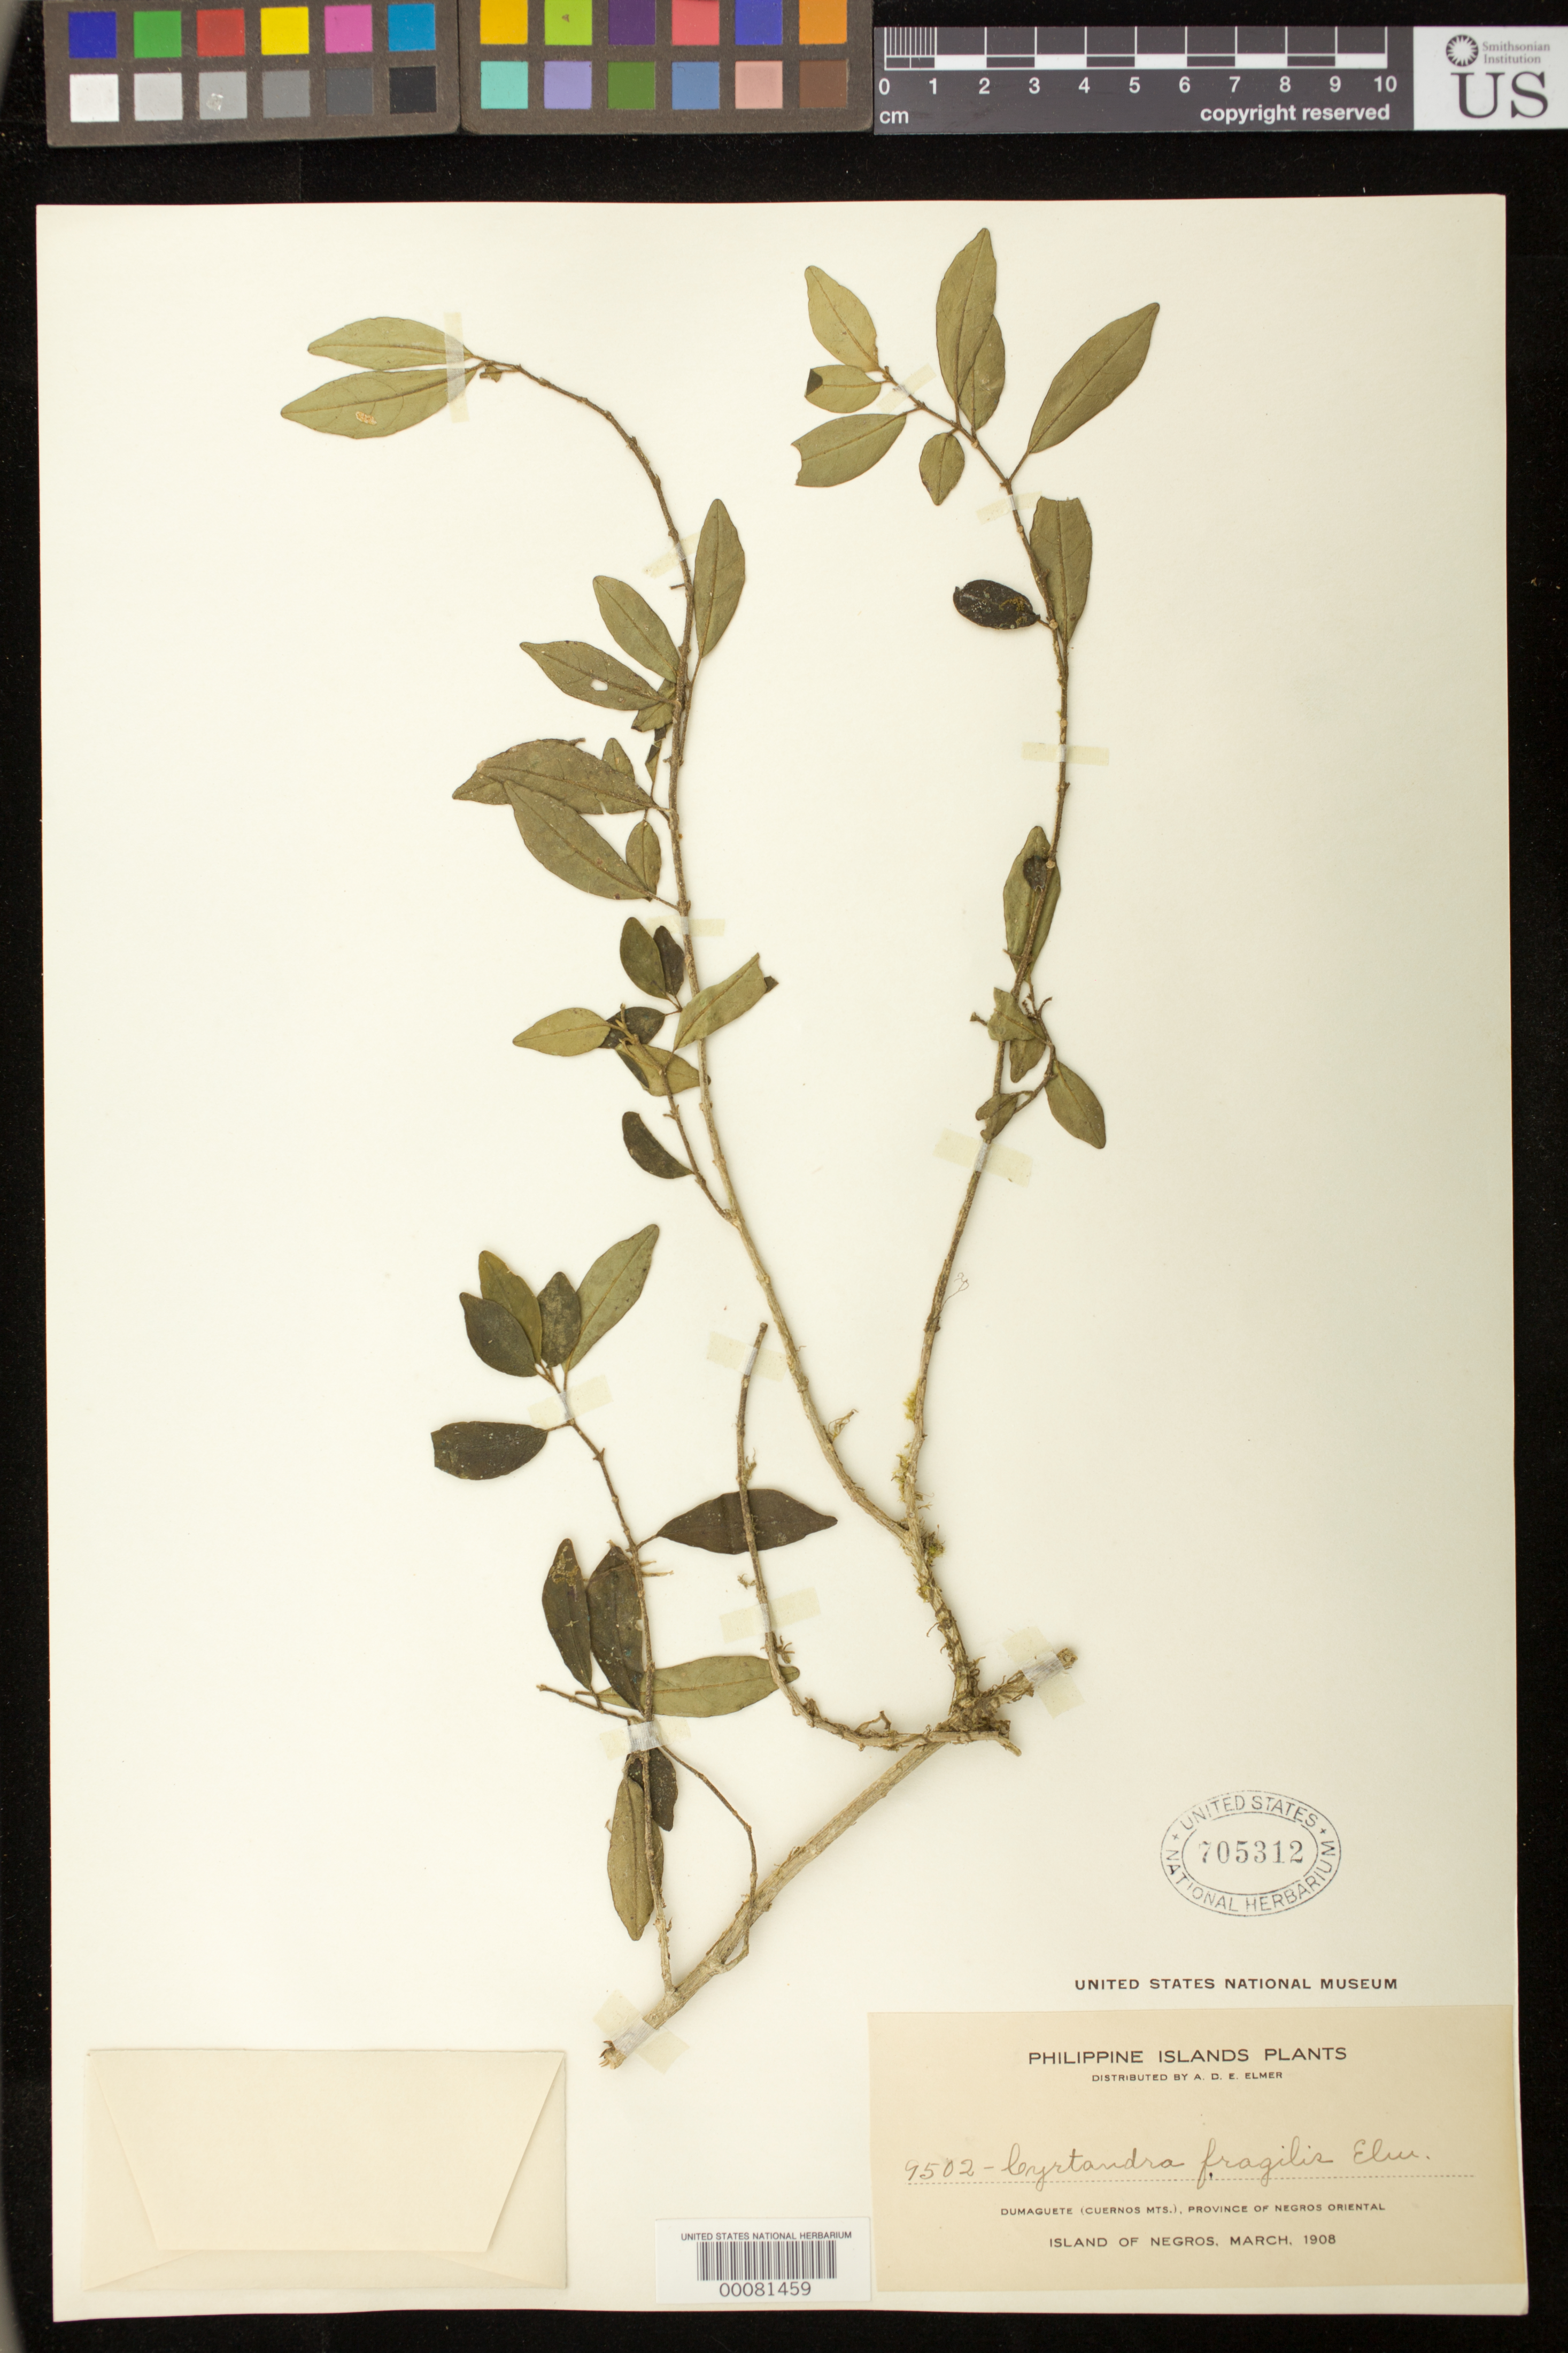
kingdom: Plantae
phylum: Tracheophyta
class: Magnoliopsida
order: Lamiales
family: Gesneriaceae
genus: Cyrtandra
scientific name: Cyrtandra parvifolia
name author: Merr.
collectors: A. D. E. Elmer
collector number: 9502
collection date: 1908-03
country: Philippines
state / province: Central Visayas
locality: Dumaguete (Cuernos Mts.), Province of Negros Oriental, Island of Negros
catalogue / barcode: US 705312